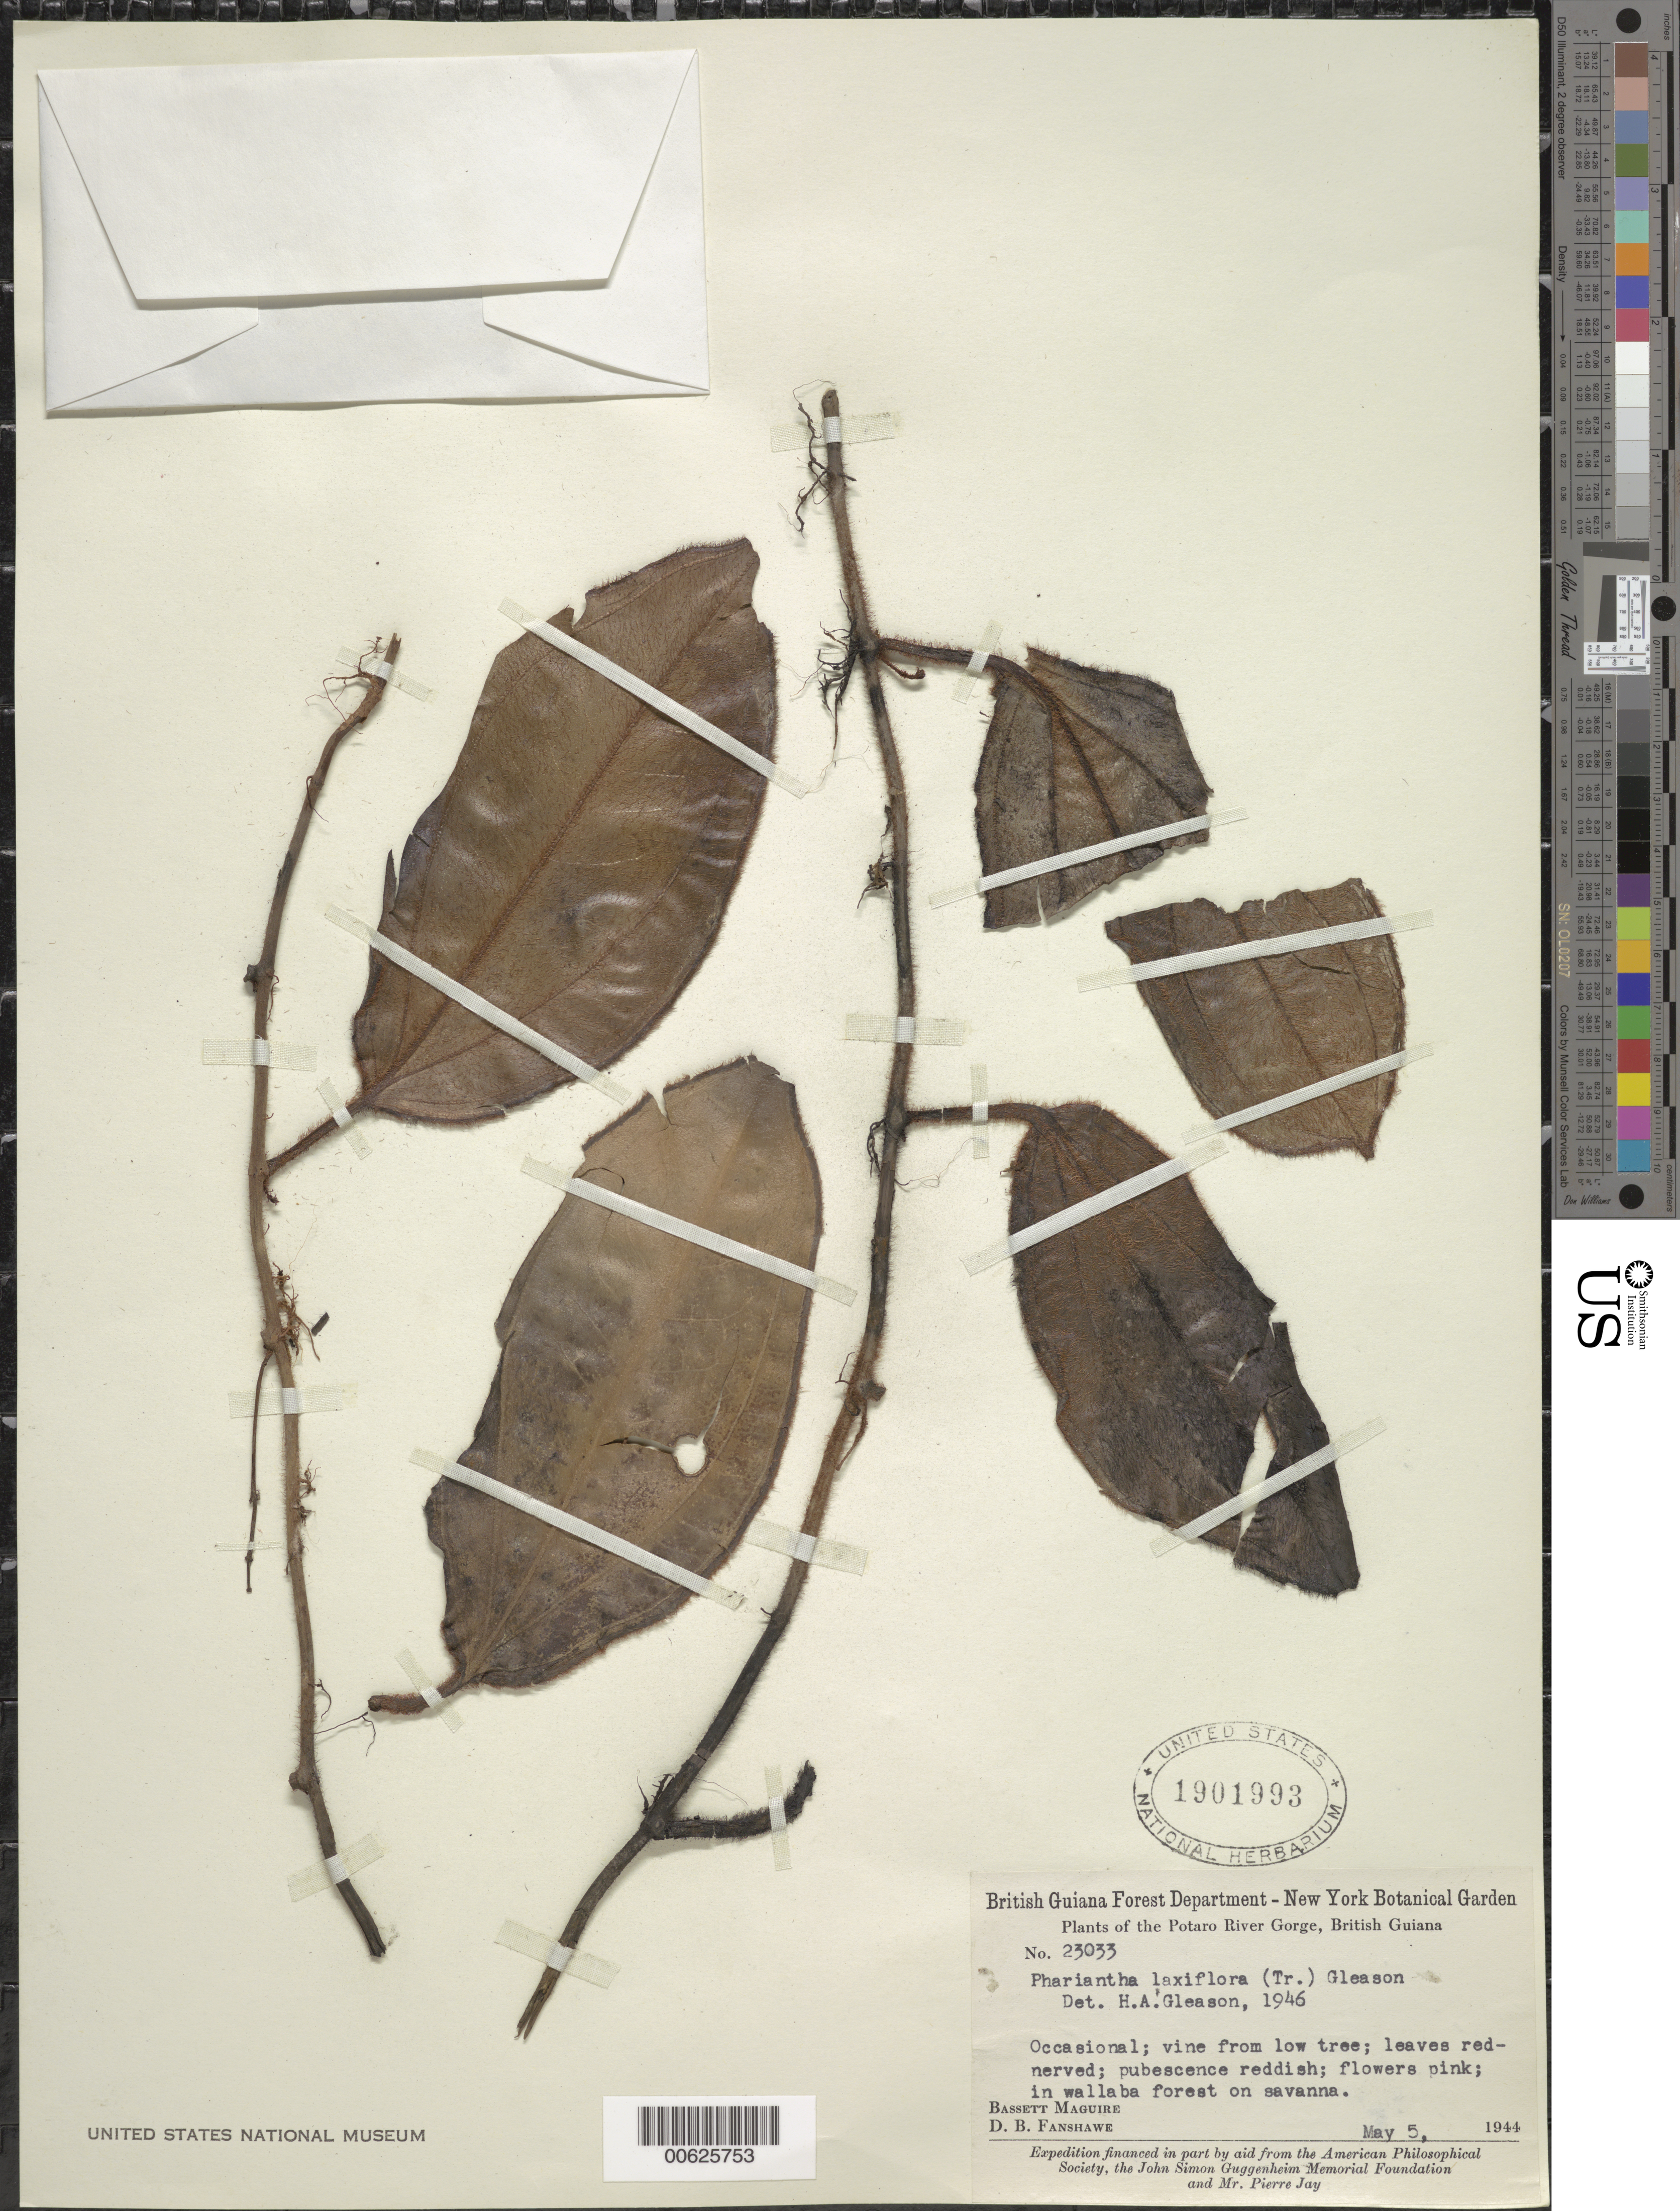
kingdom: Plantae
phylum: Tracheophyta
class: Magnoliopsida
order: Myrtales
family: Melastomataceae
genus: Phainantha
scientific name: Phainantha laxiflora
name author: (Triana) Gleason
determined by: Gleason, H. A.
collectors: B. Maguire & D. B. Fanshawe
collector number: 23033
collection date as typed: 5-May-44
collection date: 1944-05-05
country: Guyana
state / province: Potaro-Siparuni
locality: Amatuk Portage, Potaro River Gorge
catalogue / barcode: US 1901993